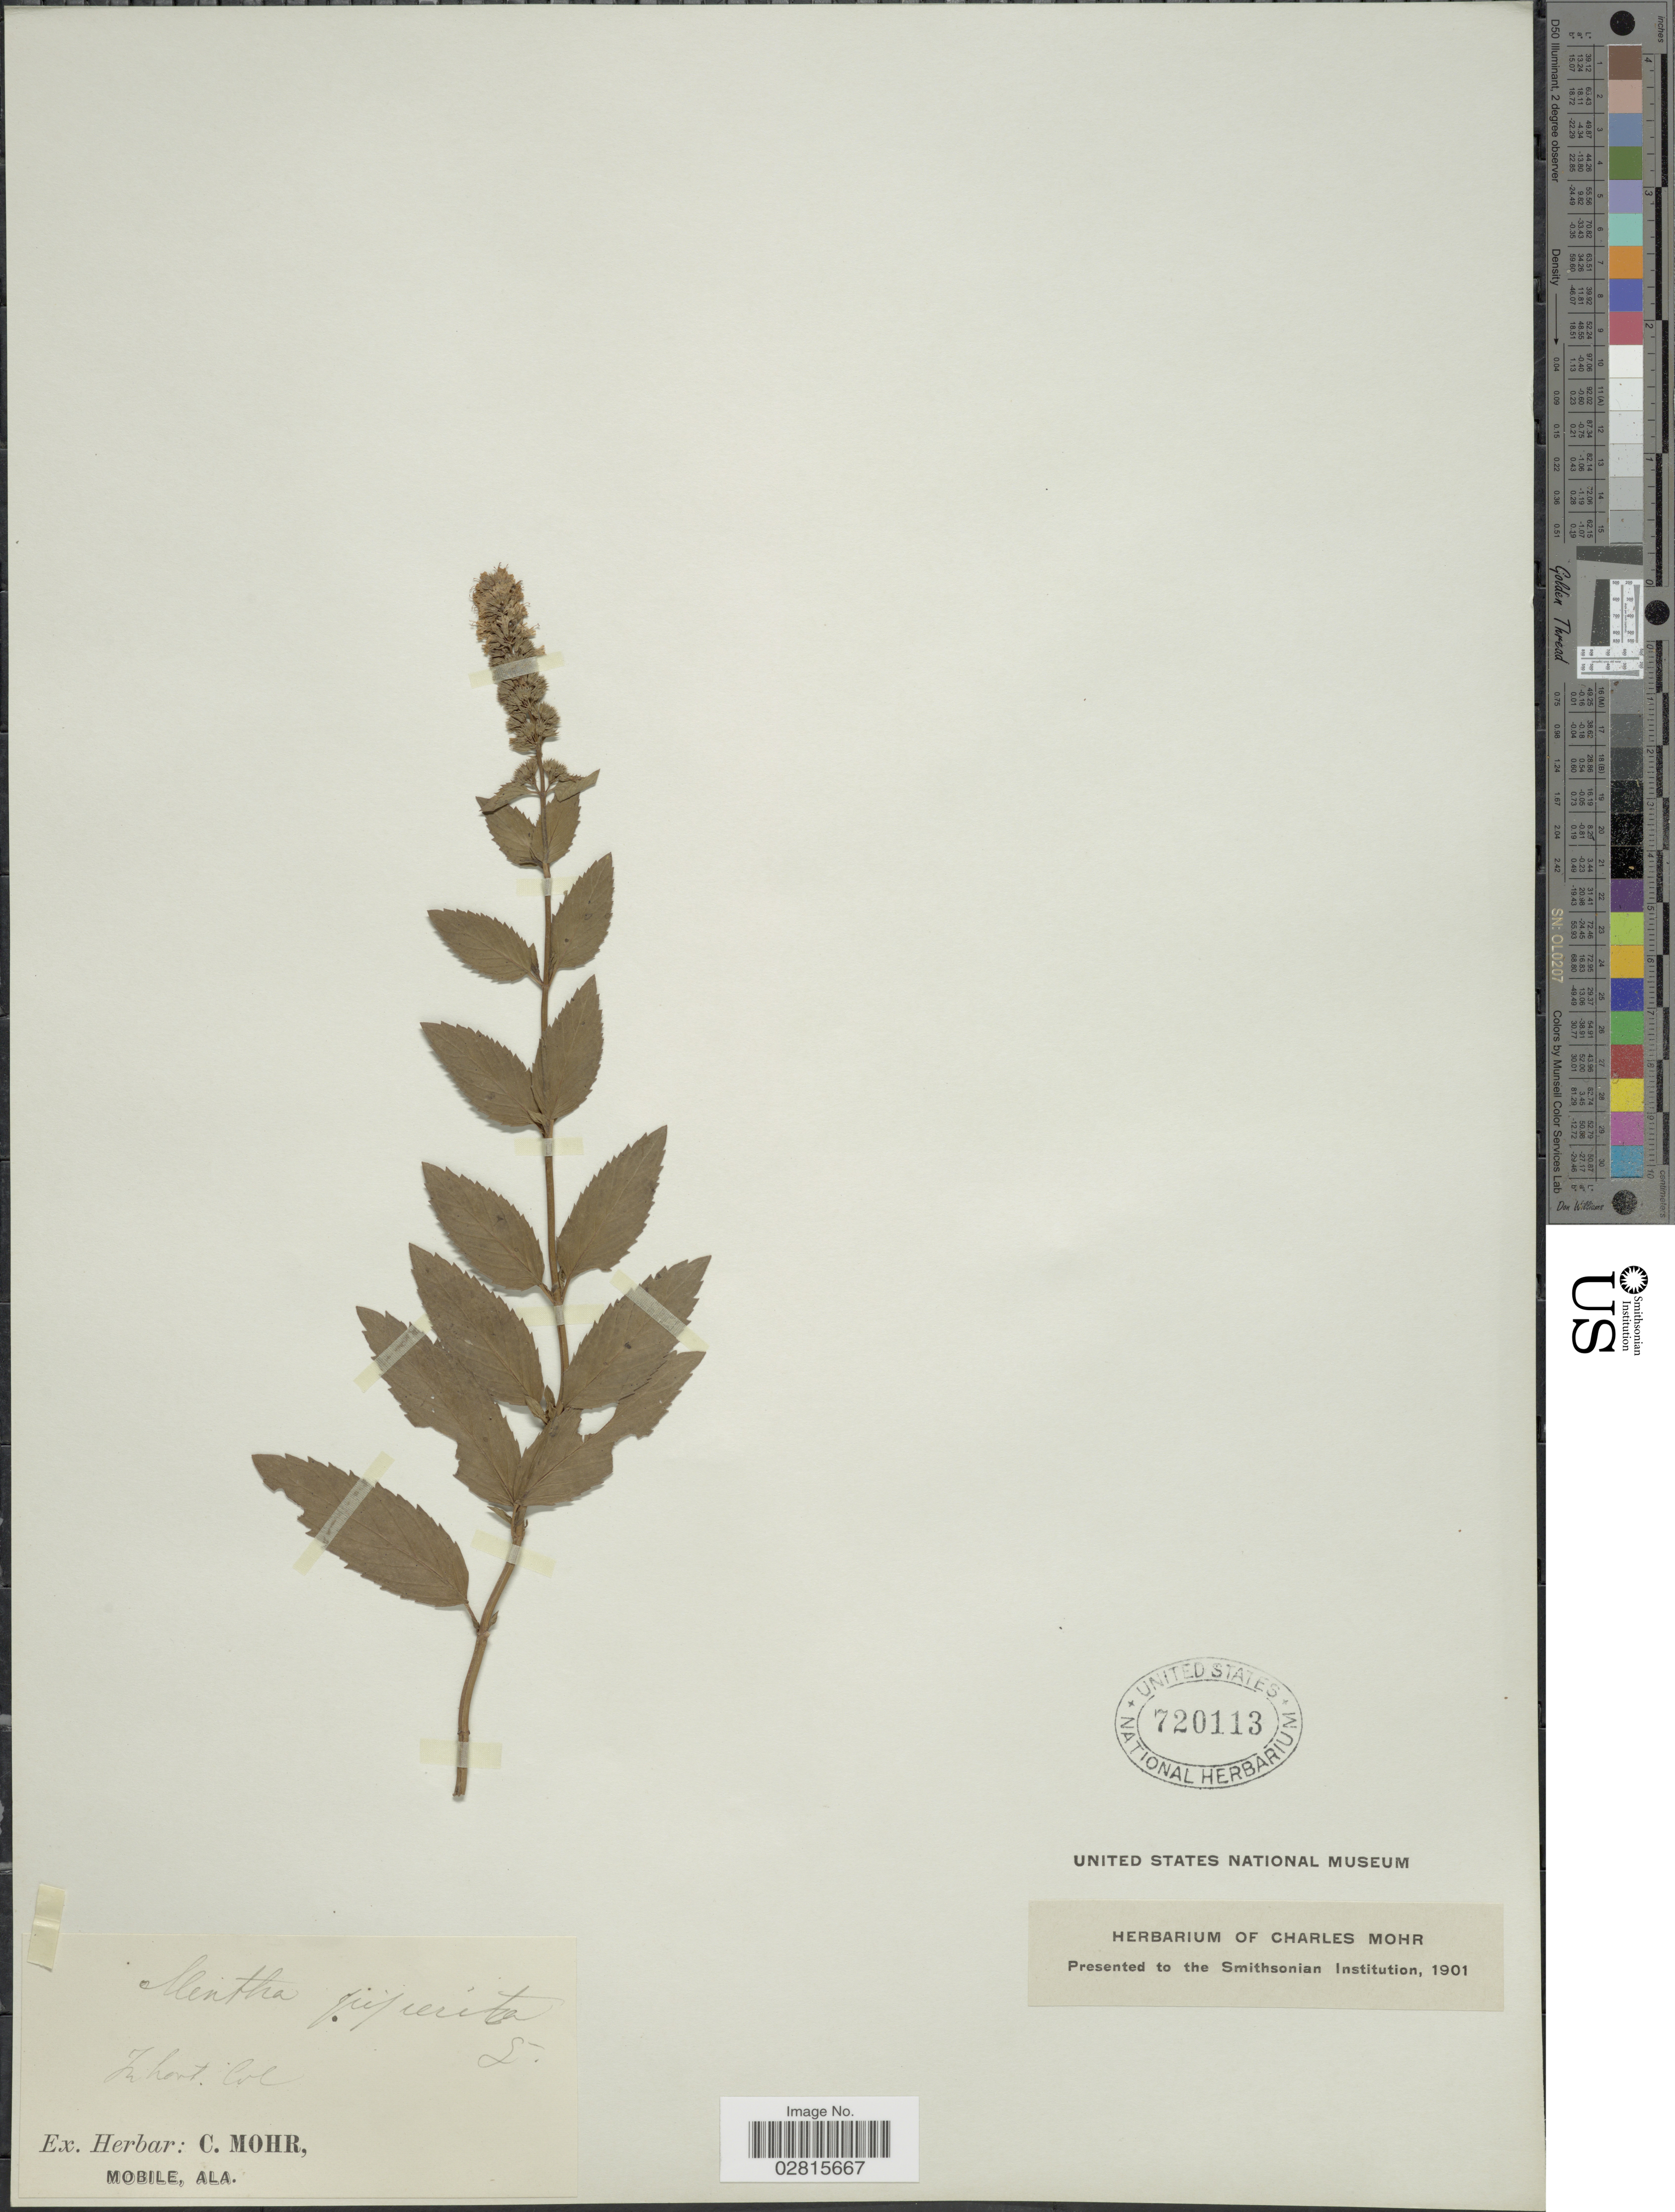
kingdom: Plantae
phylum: Tracheophyta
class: Magnoliopsida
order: Lamiales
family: Lamiaceae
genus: Mentha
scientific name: Mentha x piperita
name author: L.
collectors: ex herb. Charles Mohr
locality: In hort Col [interpreted]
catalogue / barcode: US 720113